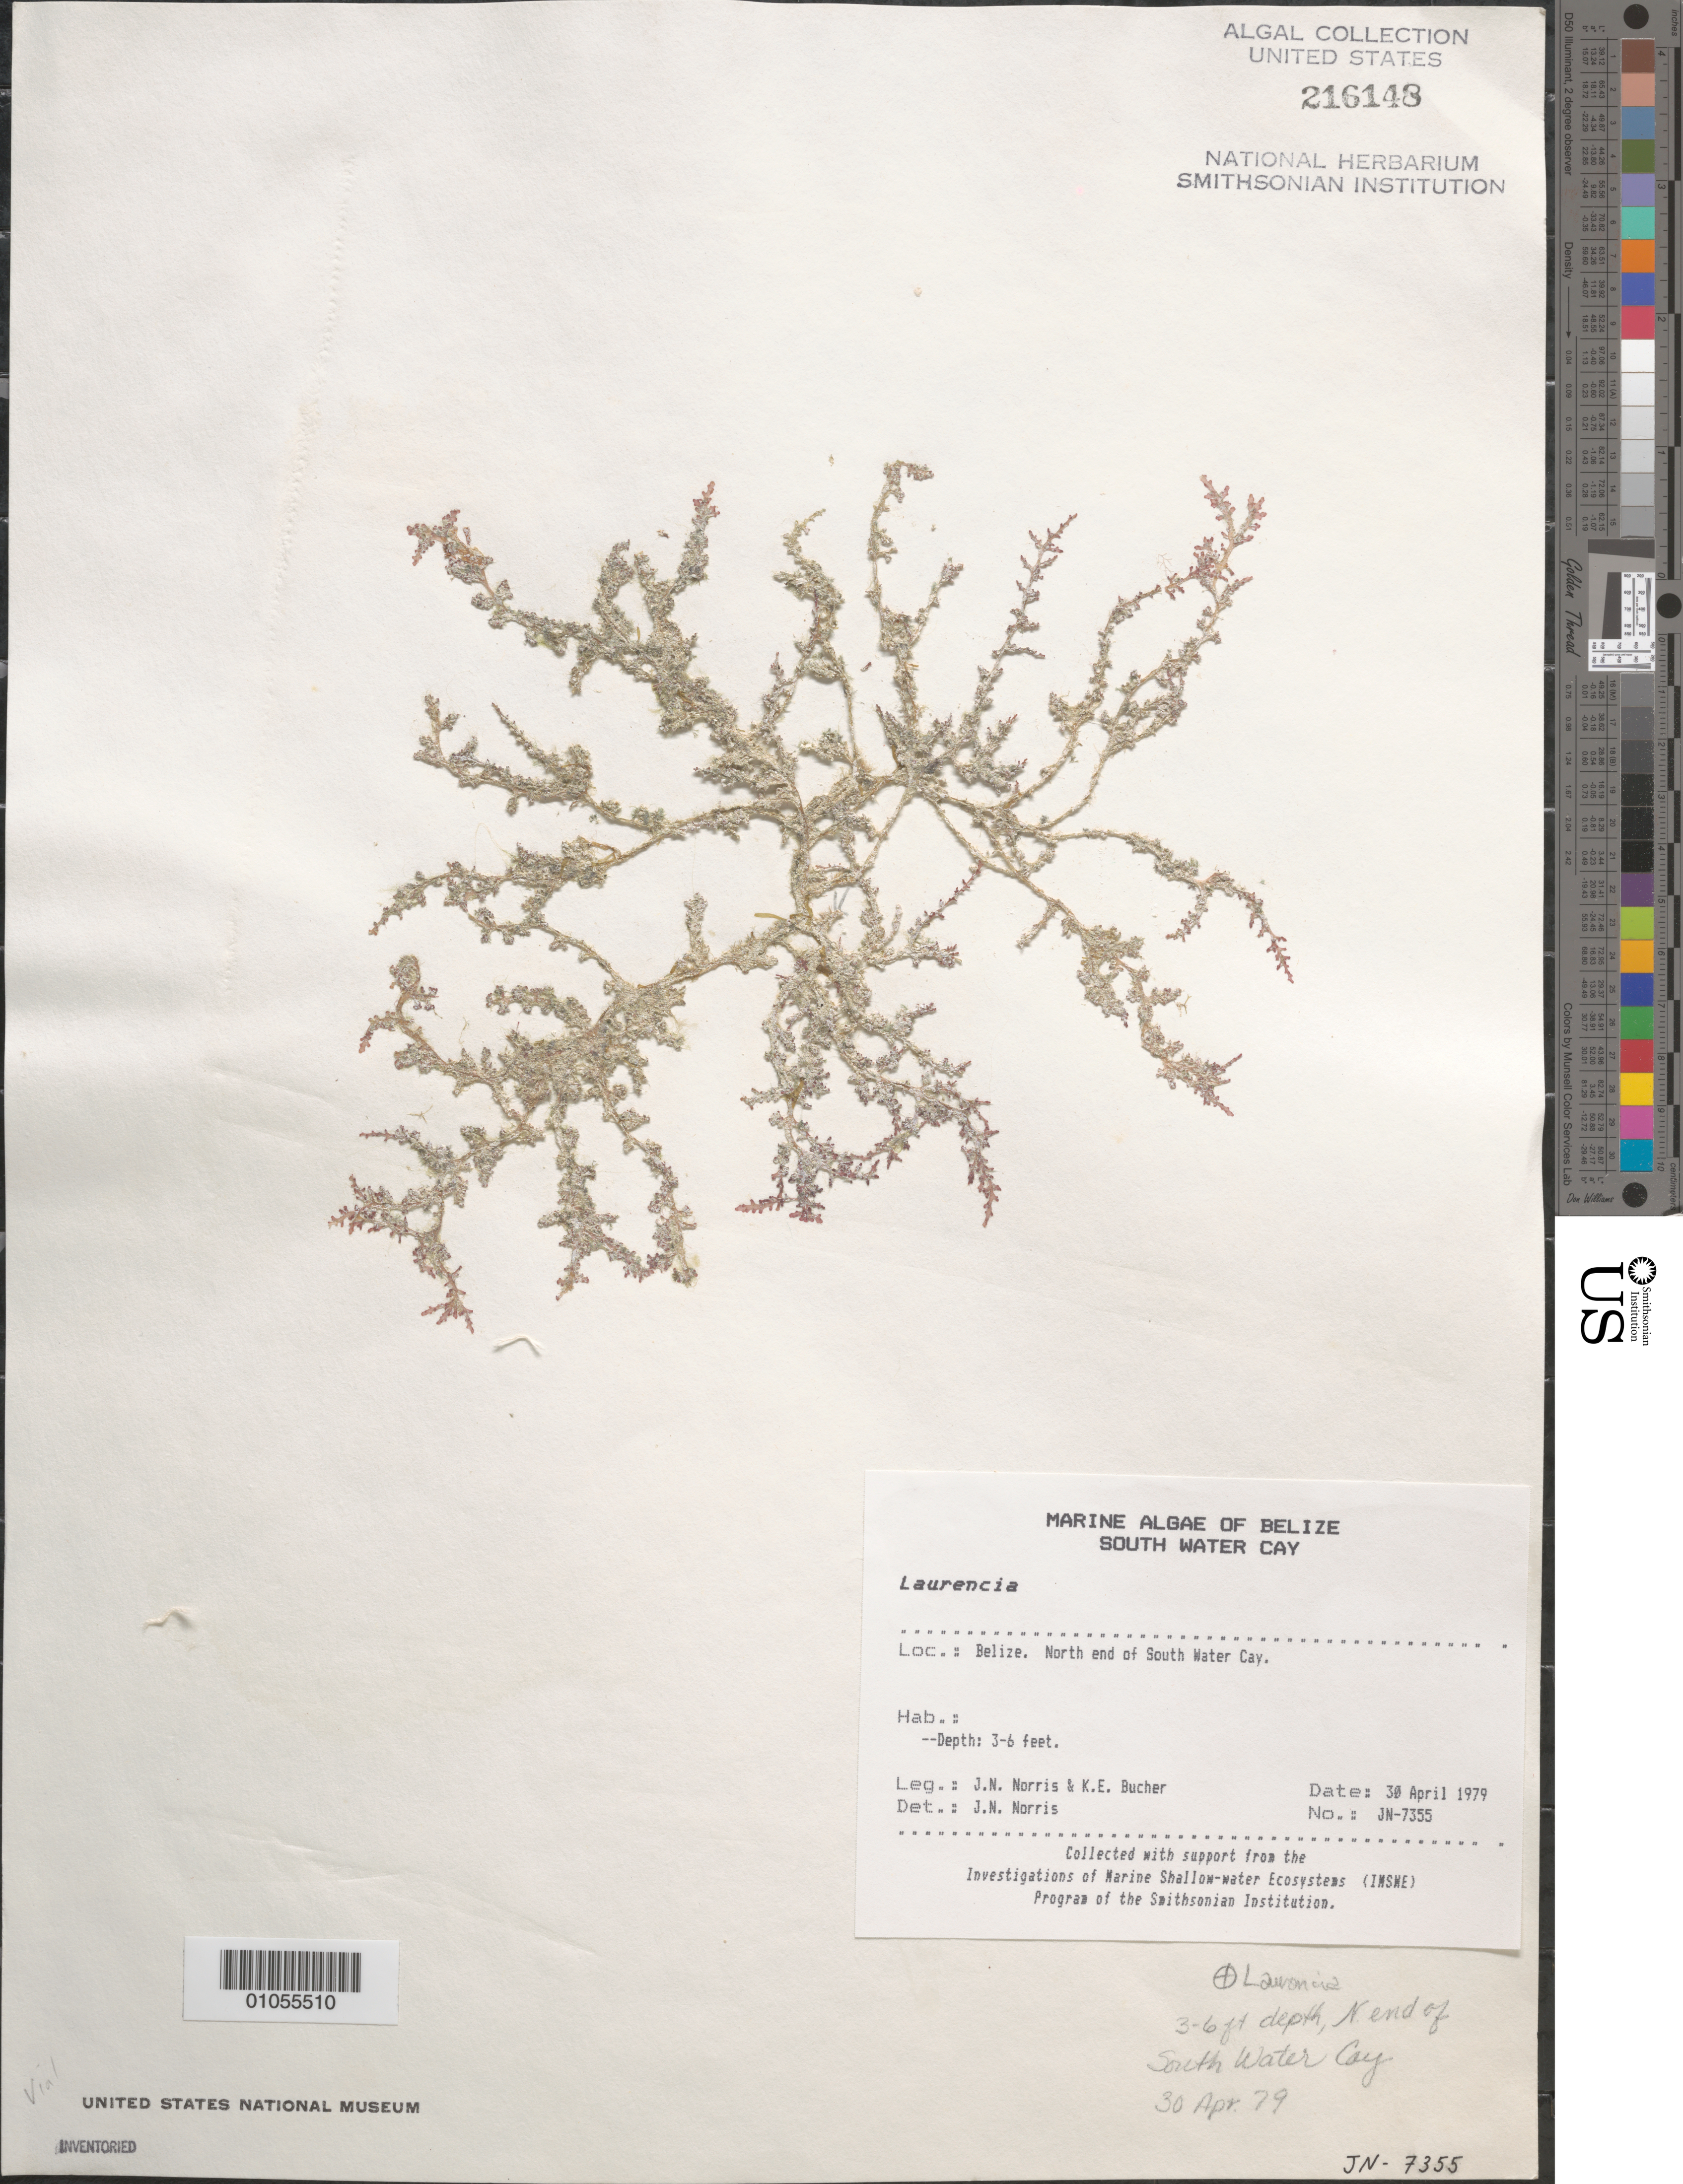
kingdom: Plantae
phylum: Rhodophyta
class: Florideophyceae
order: Ceramiales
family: Rhodomelaceae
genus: Laurencia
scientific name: Laurencia sp.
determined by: Norris, James N.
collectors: J. N. Norris & K. E. Bucher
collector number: JN-7355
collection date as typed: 30 Apr 1979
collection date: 1979-04-30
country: Belize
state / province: Stann Creek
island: South Water Cay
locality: North end of the cay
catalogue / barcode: US 216148